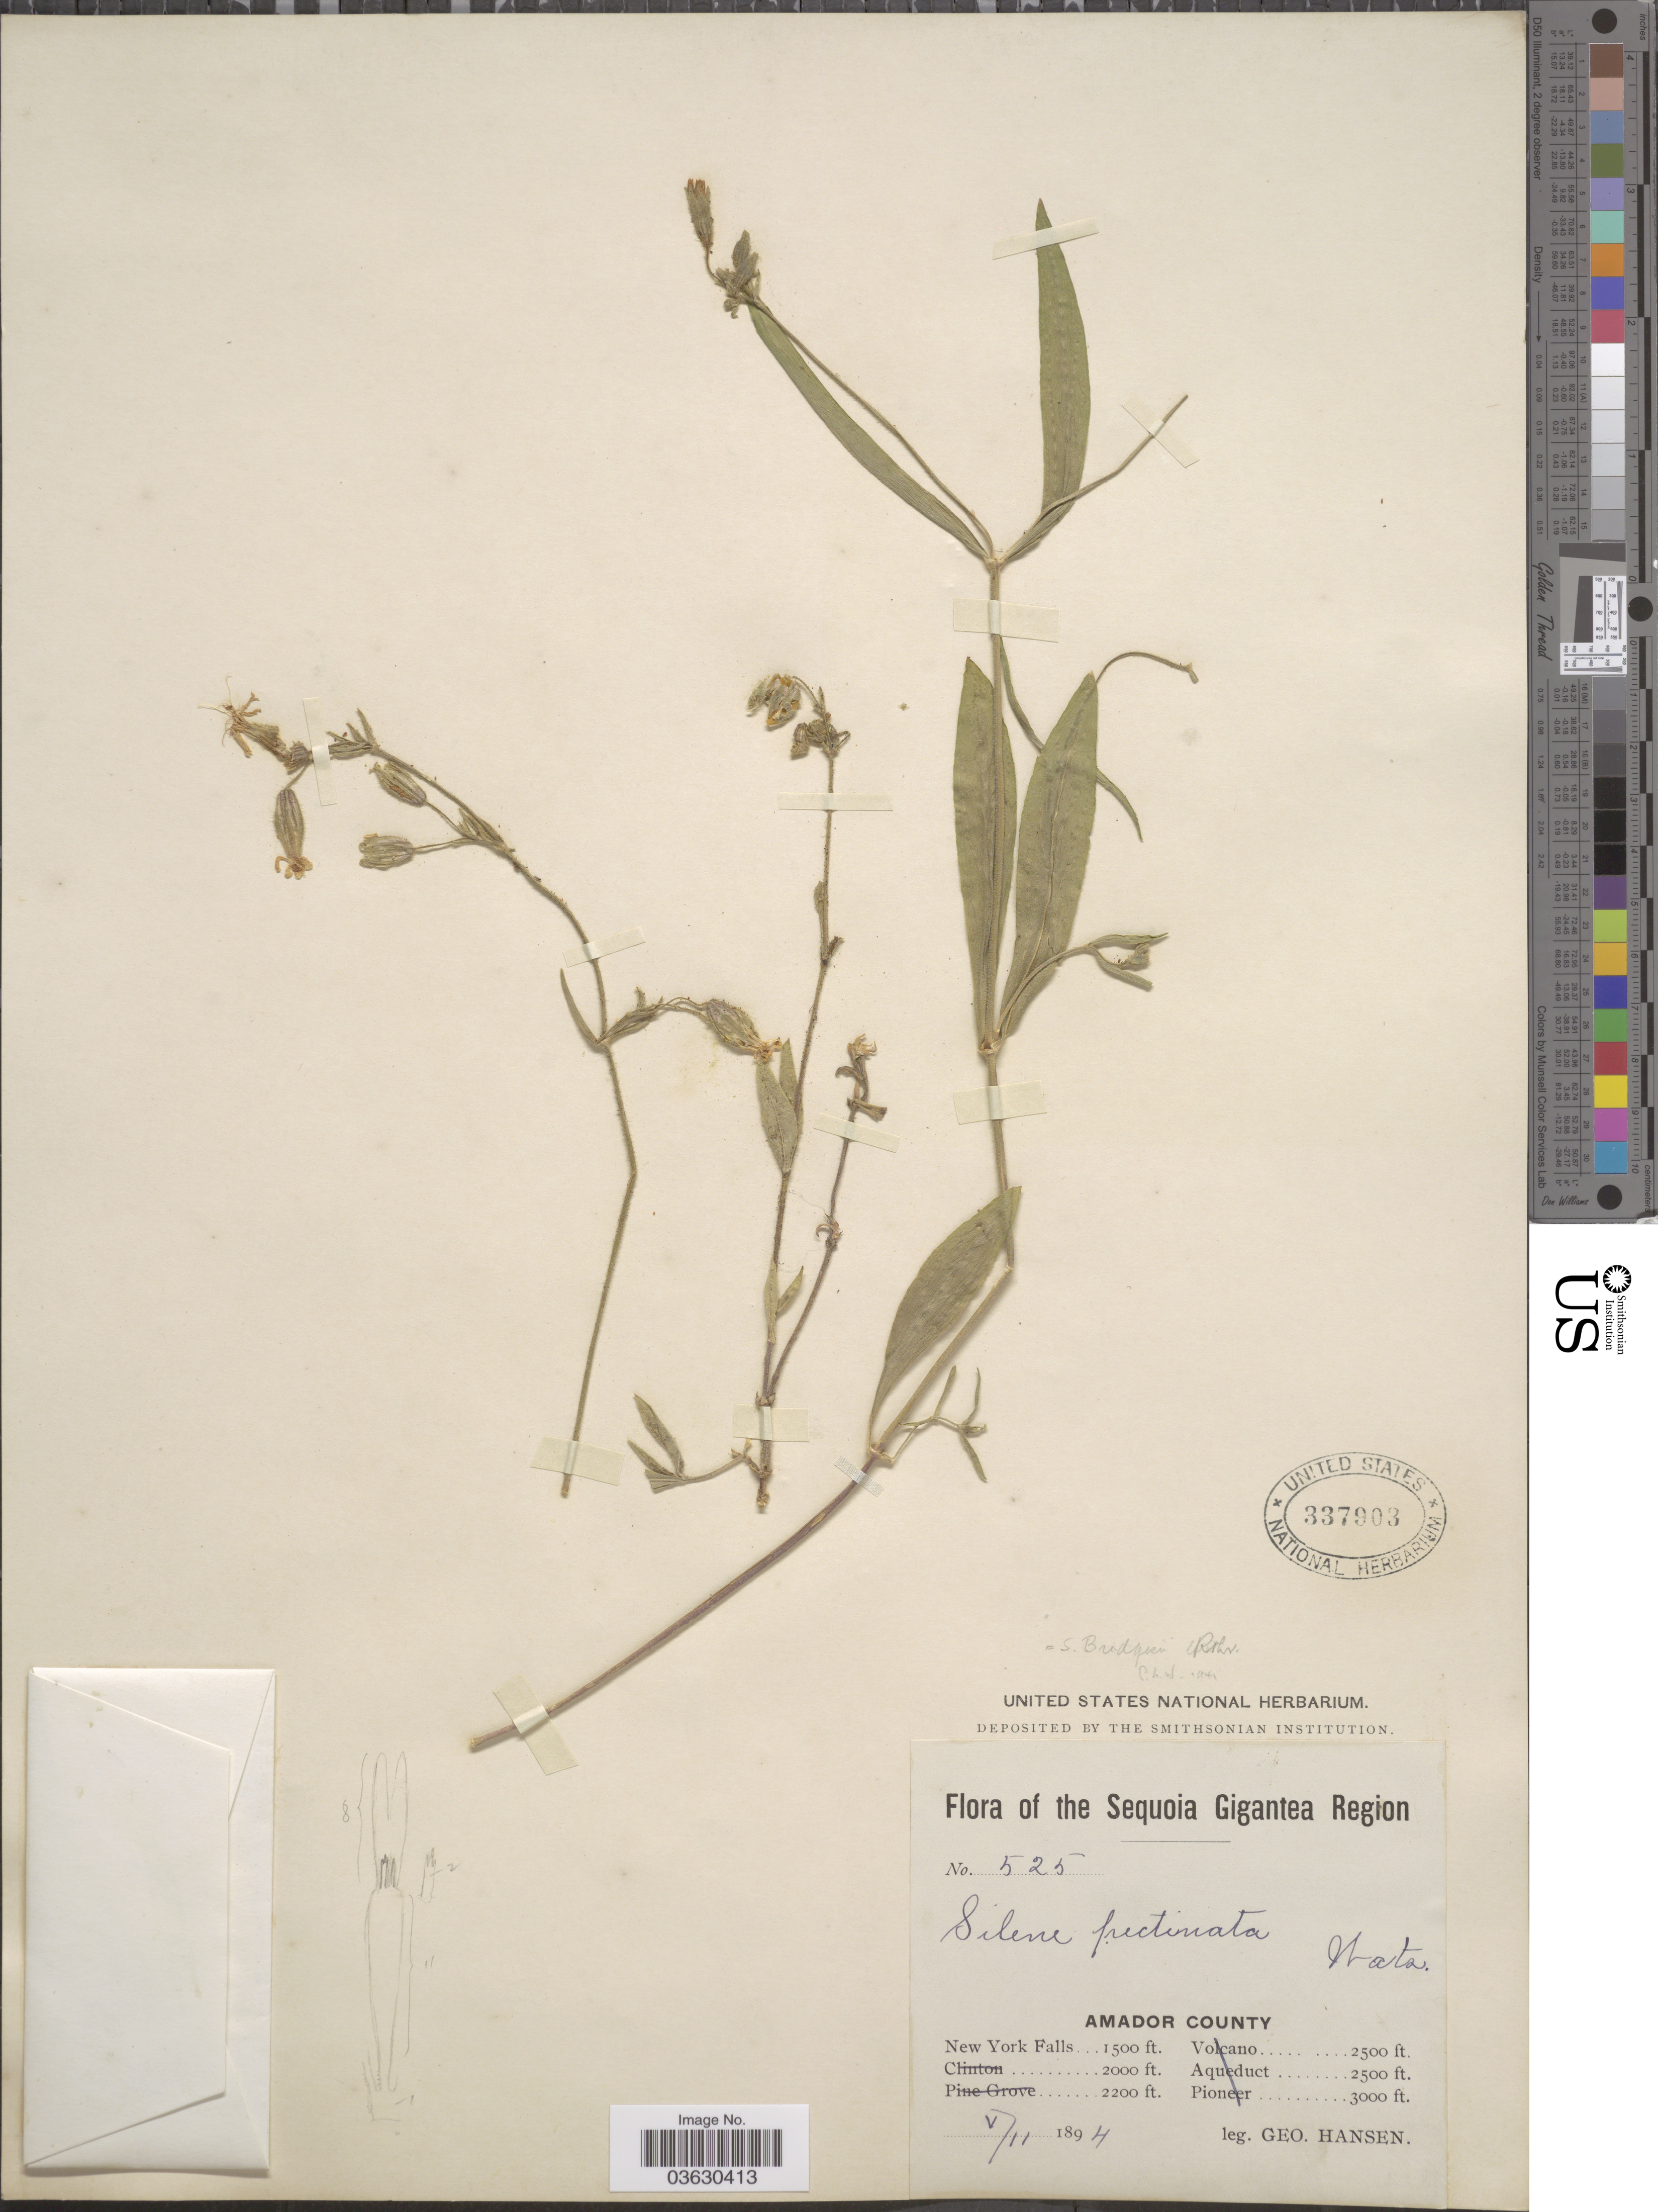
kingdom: Plantae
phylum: Tracheophyta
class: Magnoliopsida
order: Caryophyllales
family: Caryophyllaceae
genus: Silene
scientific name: Silene bridgesii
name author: Rohrb.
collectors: G. Hansen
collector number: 525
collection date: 1894-05-11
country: United States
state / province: California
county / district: Amador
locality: The Sequoia Gigantea Region. Amador County. New York Falls.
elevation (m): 457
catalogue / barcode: US 337903